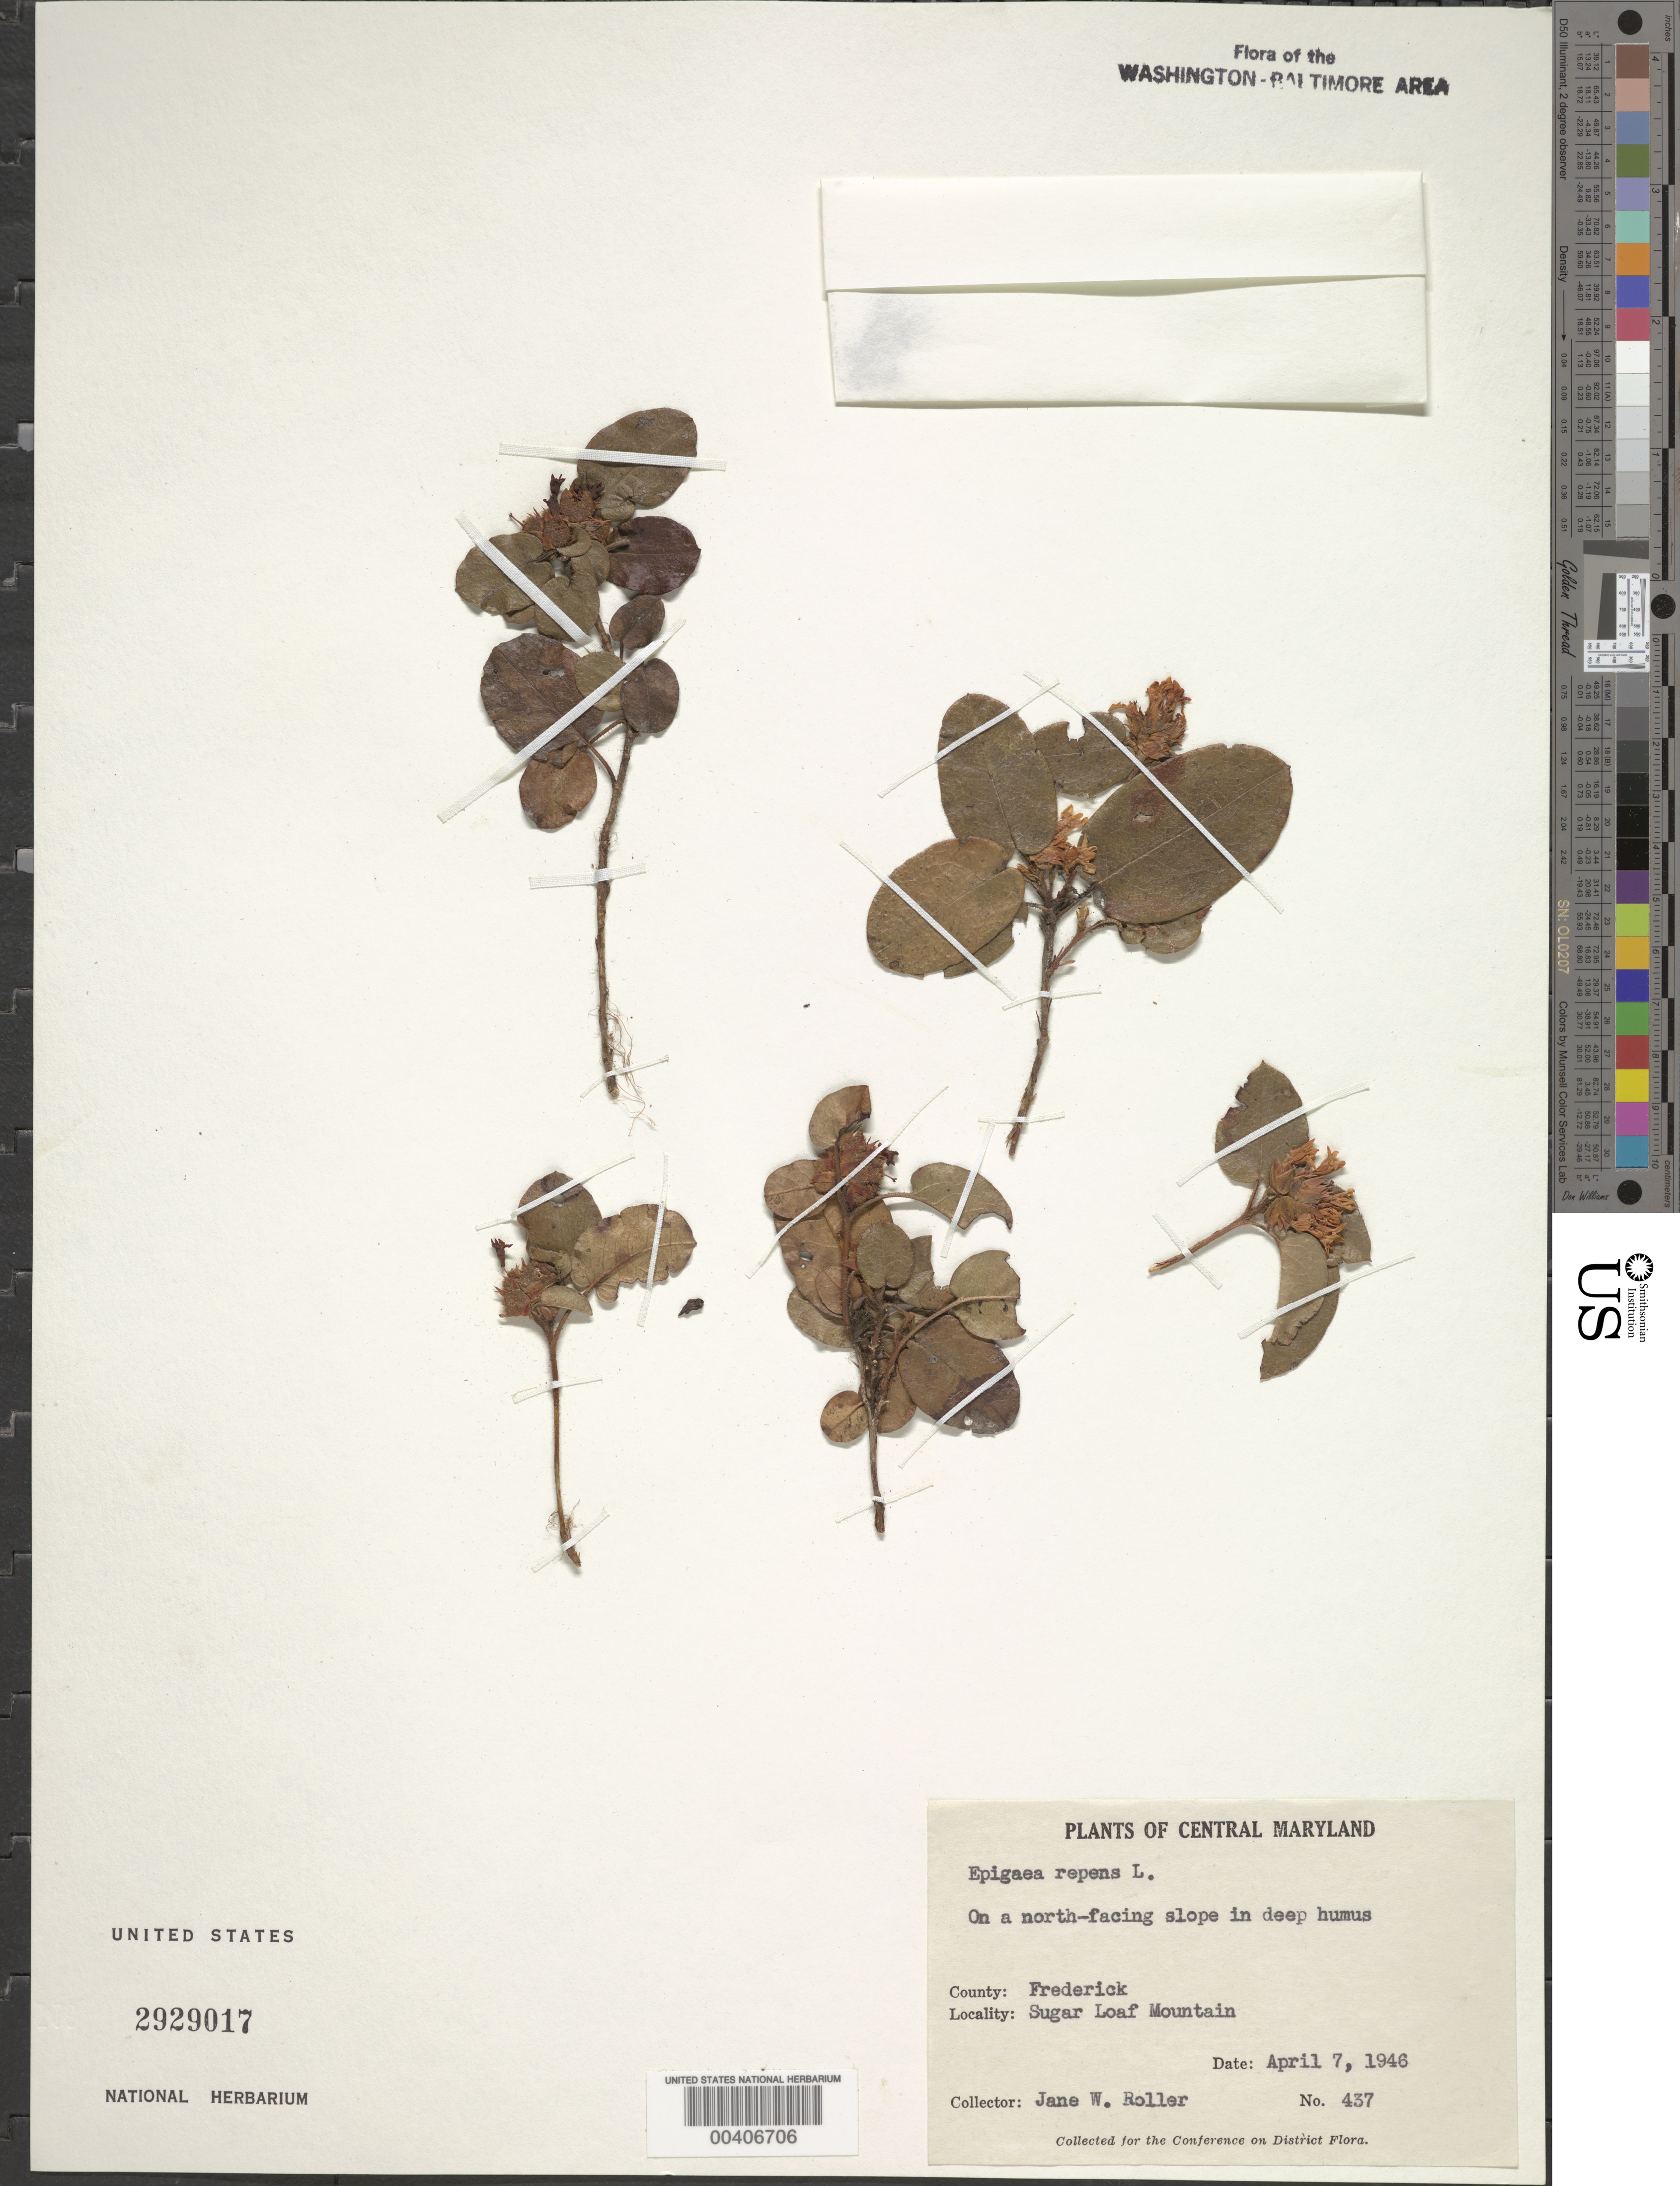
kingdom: Plantae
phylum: Tracheophyta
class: Magnoliopsida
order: Ericales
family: Ericaceae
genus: Epigaea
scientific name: Epigaea repens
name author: L.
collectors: J. W. Roller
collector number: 437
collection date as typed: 07 Apr 1946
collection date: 1946-04-07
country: United States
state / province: Maryland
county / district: Frederick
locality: Sugar Loaf Mountain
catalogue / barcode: US 2929017